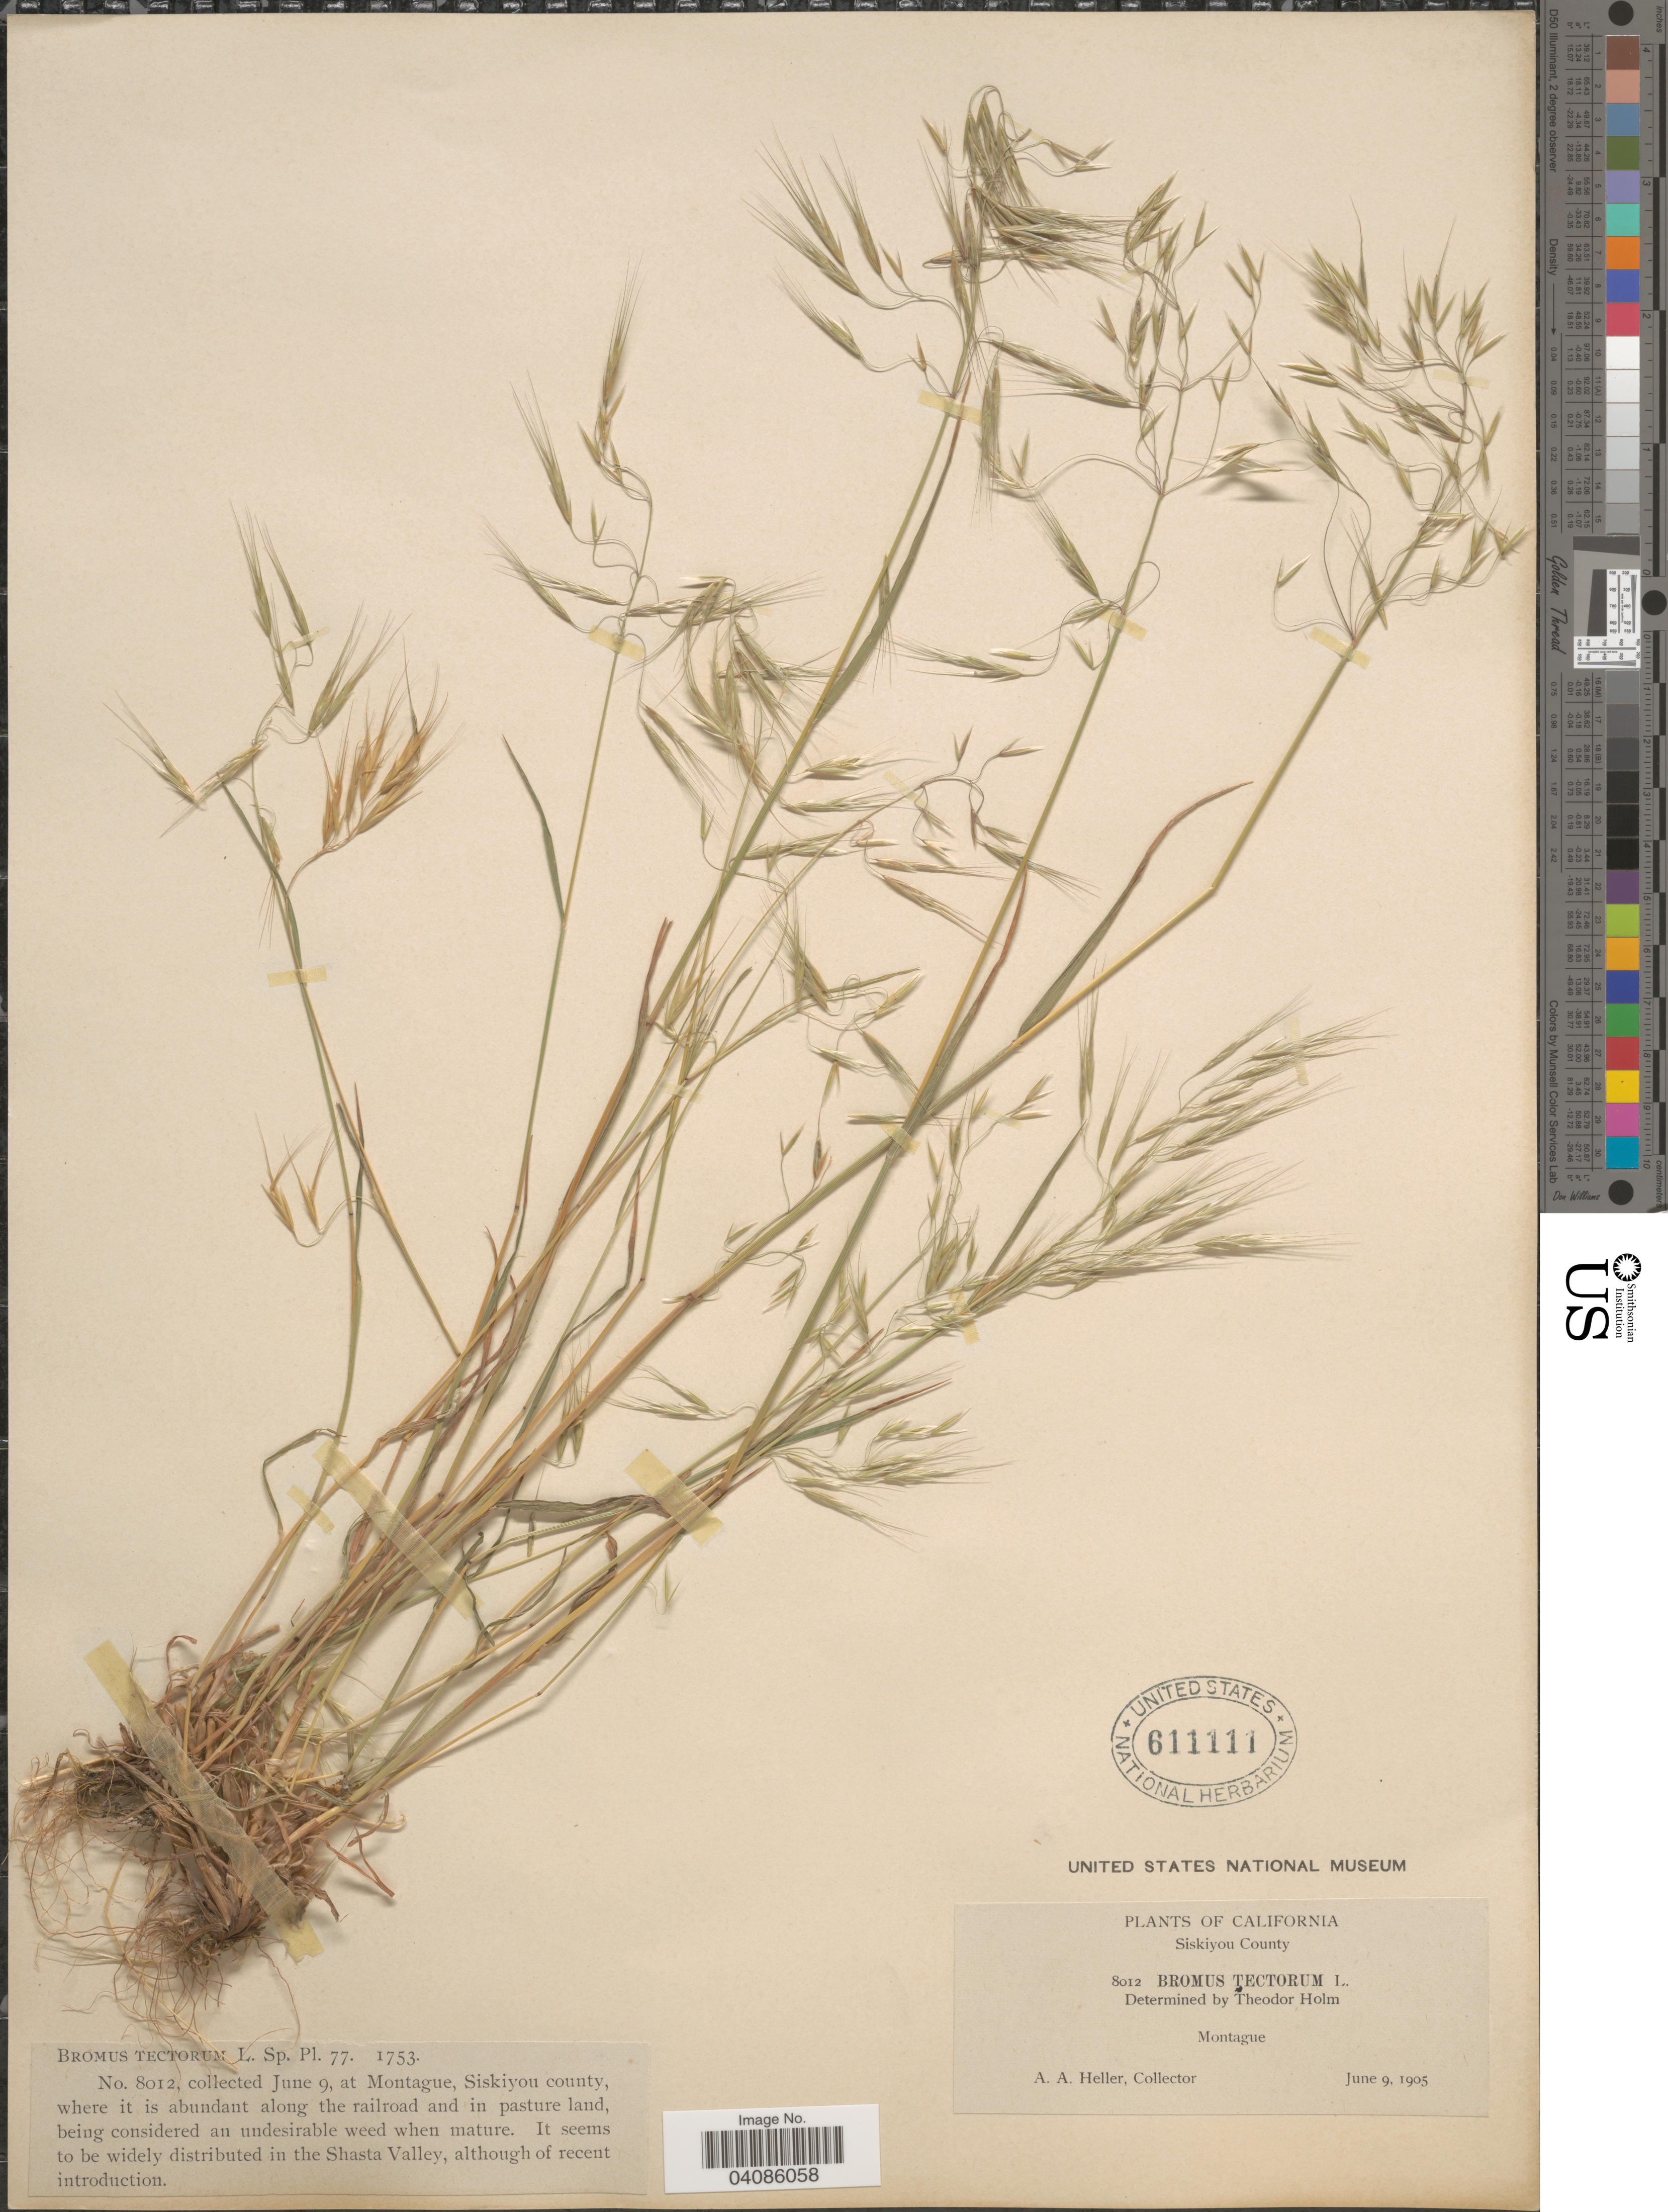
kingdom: Plantae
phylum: Tracheophyta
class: Liliopsida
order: Poales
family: Poaceae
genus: Bromus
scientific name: Bromus tectorum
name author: L.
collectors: A. A. Heller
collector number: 8012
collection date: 1905-06-09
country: United States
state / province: California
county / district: Siskiyou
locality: At Montague, Siskiyou County.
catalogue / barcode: US 611111